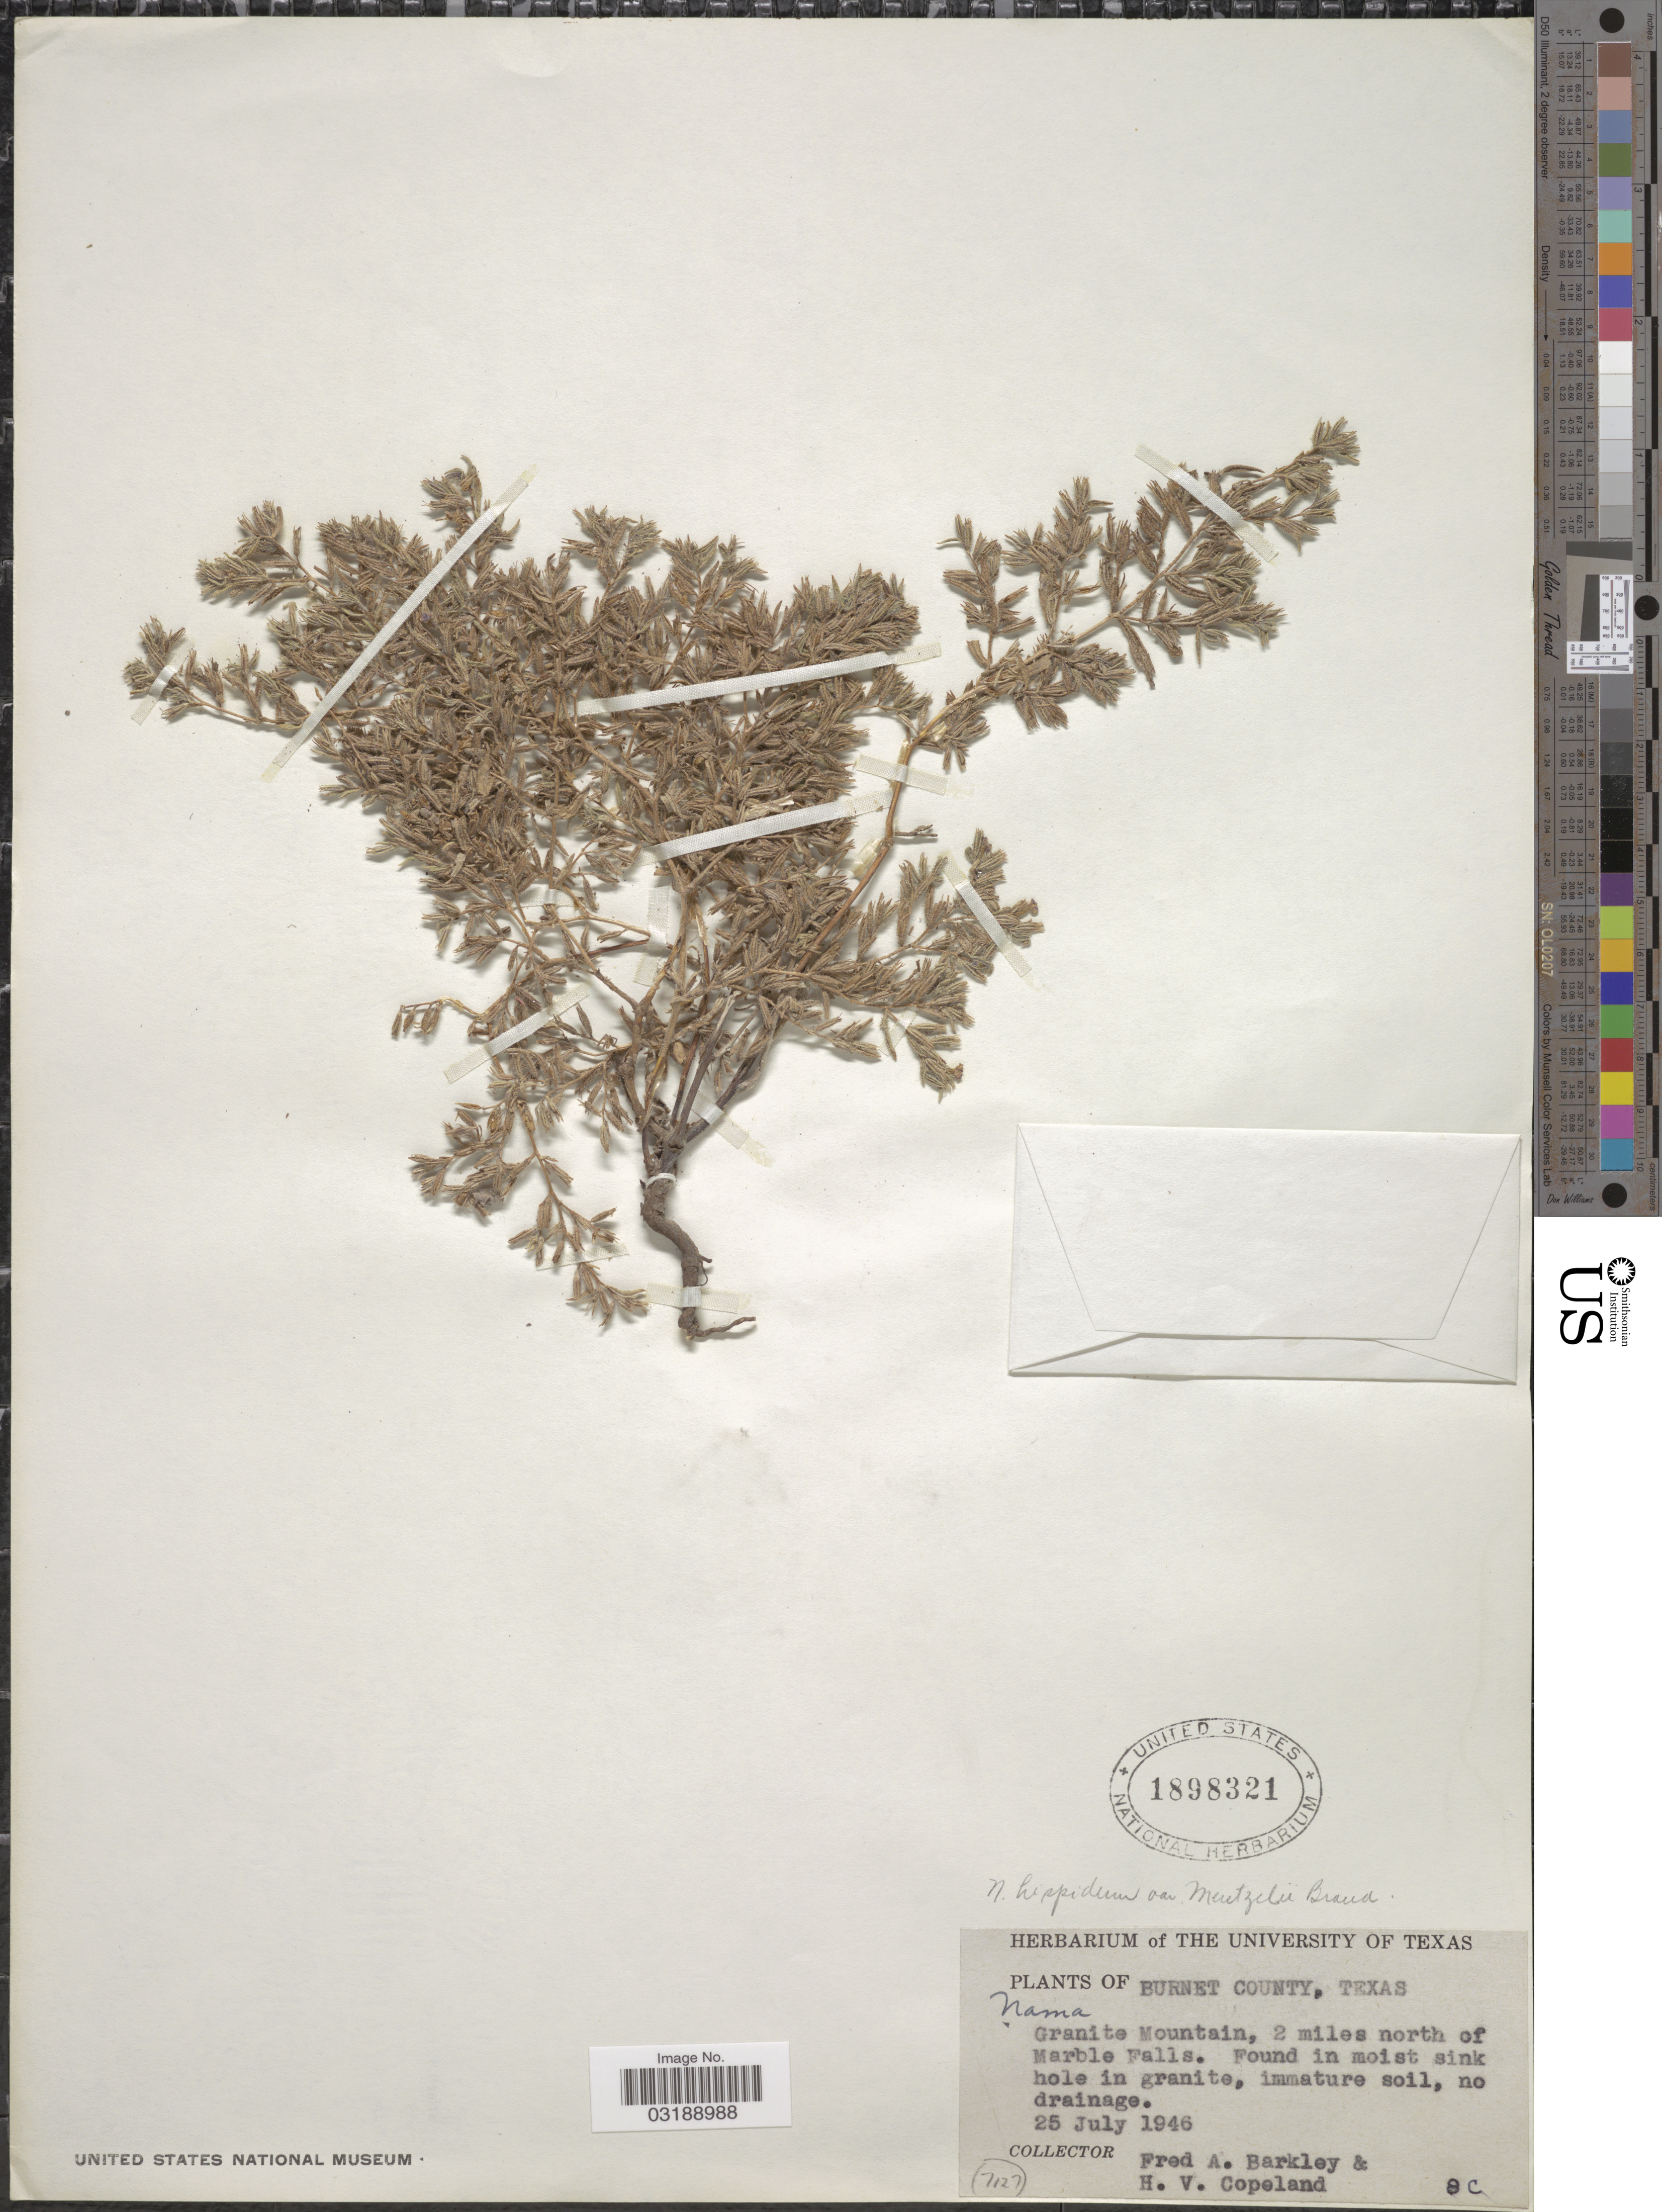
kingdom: Plantae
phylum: Tracheophyta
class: Magnoliopsida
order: Boraginales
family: Namaceae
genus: Nama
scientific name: Nama hispida var. mentzelii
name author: Brand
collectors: F. A. Barkley & H. V. Copeland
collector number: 8C/7127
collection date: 1946-07-25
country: United States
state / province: Texas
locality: Burnet County, Granite Mountain, 2 miles north of Marble Falls.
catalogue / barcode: US 1898321